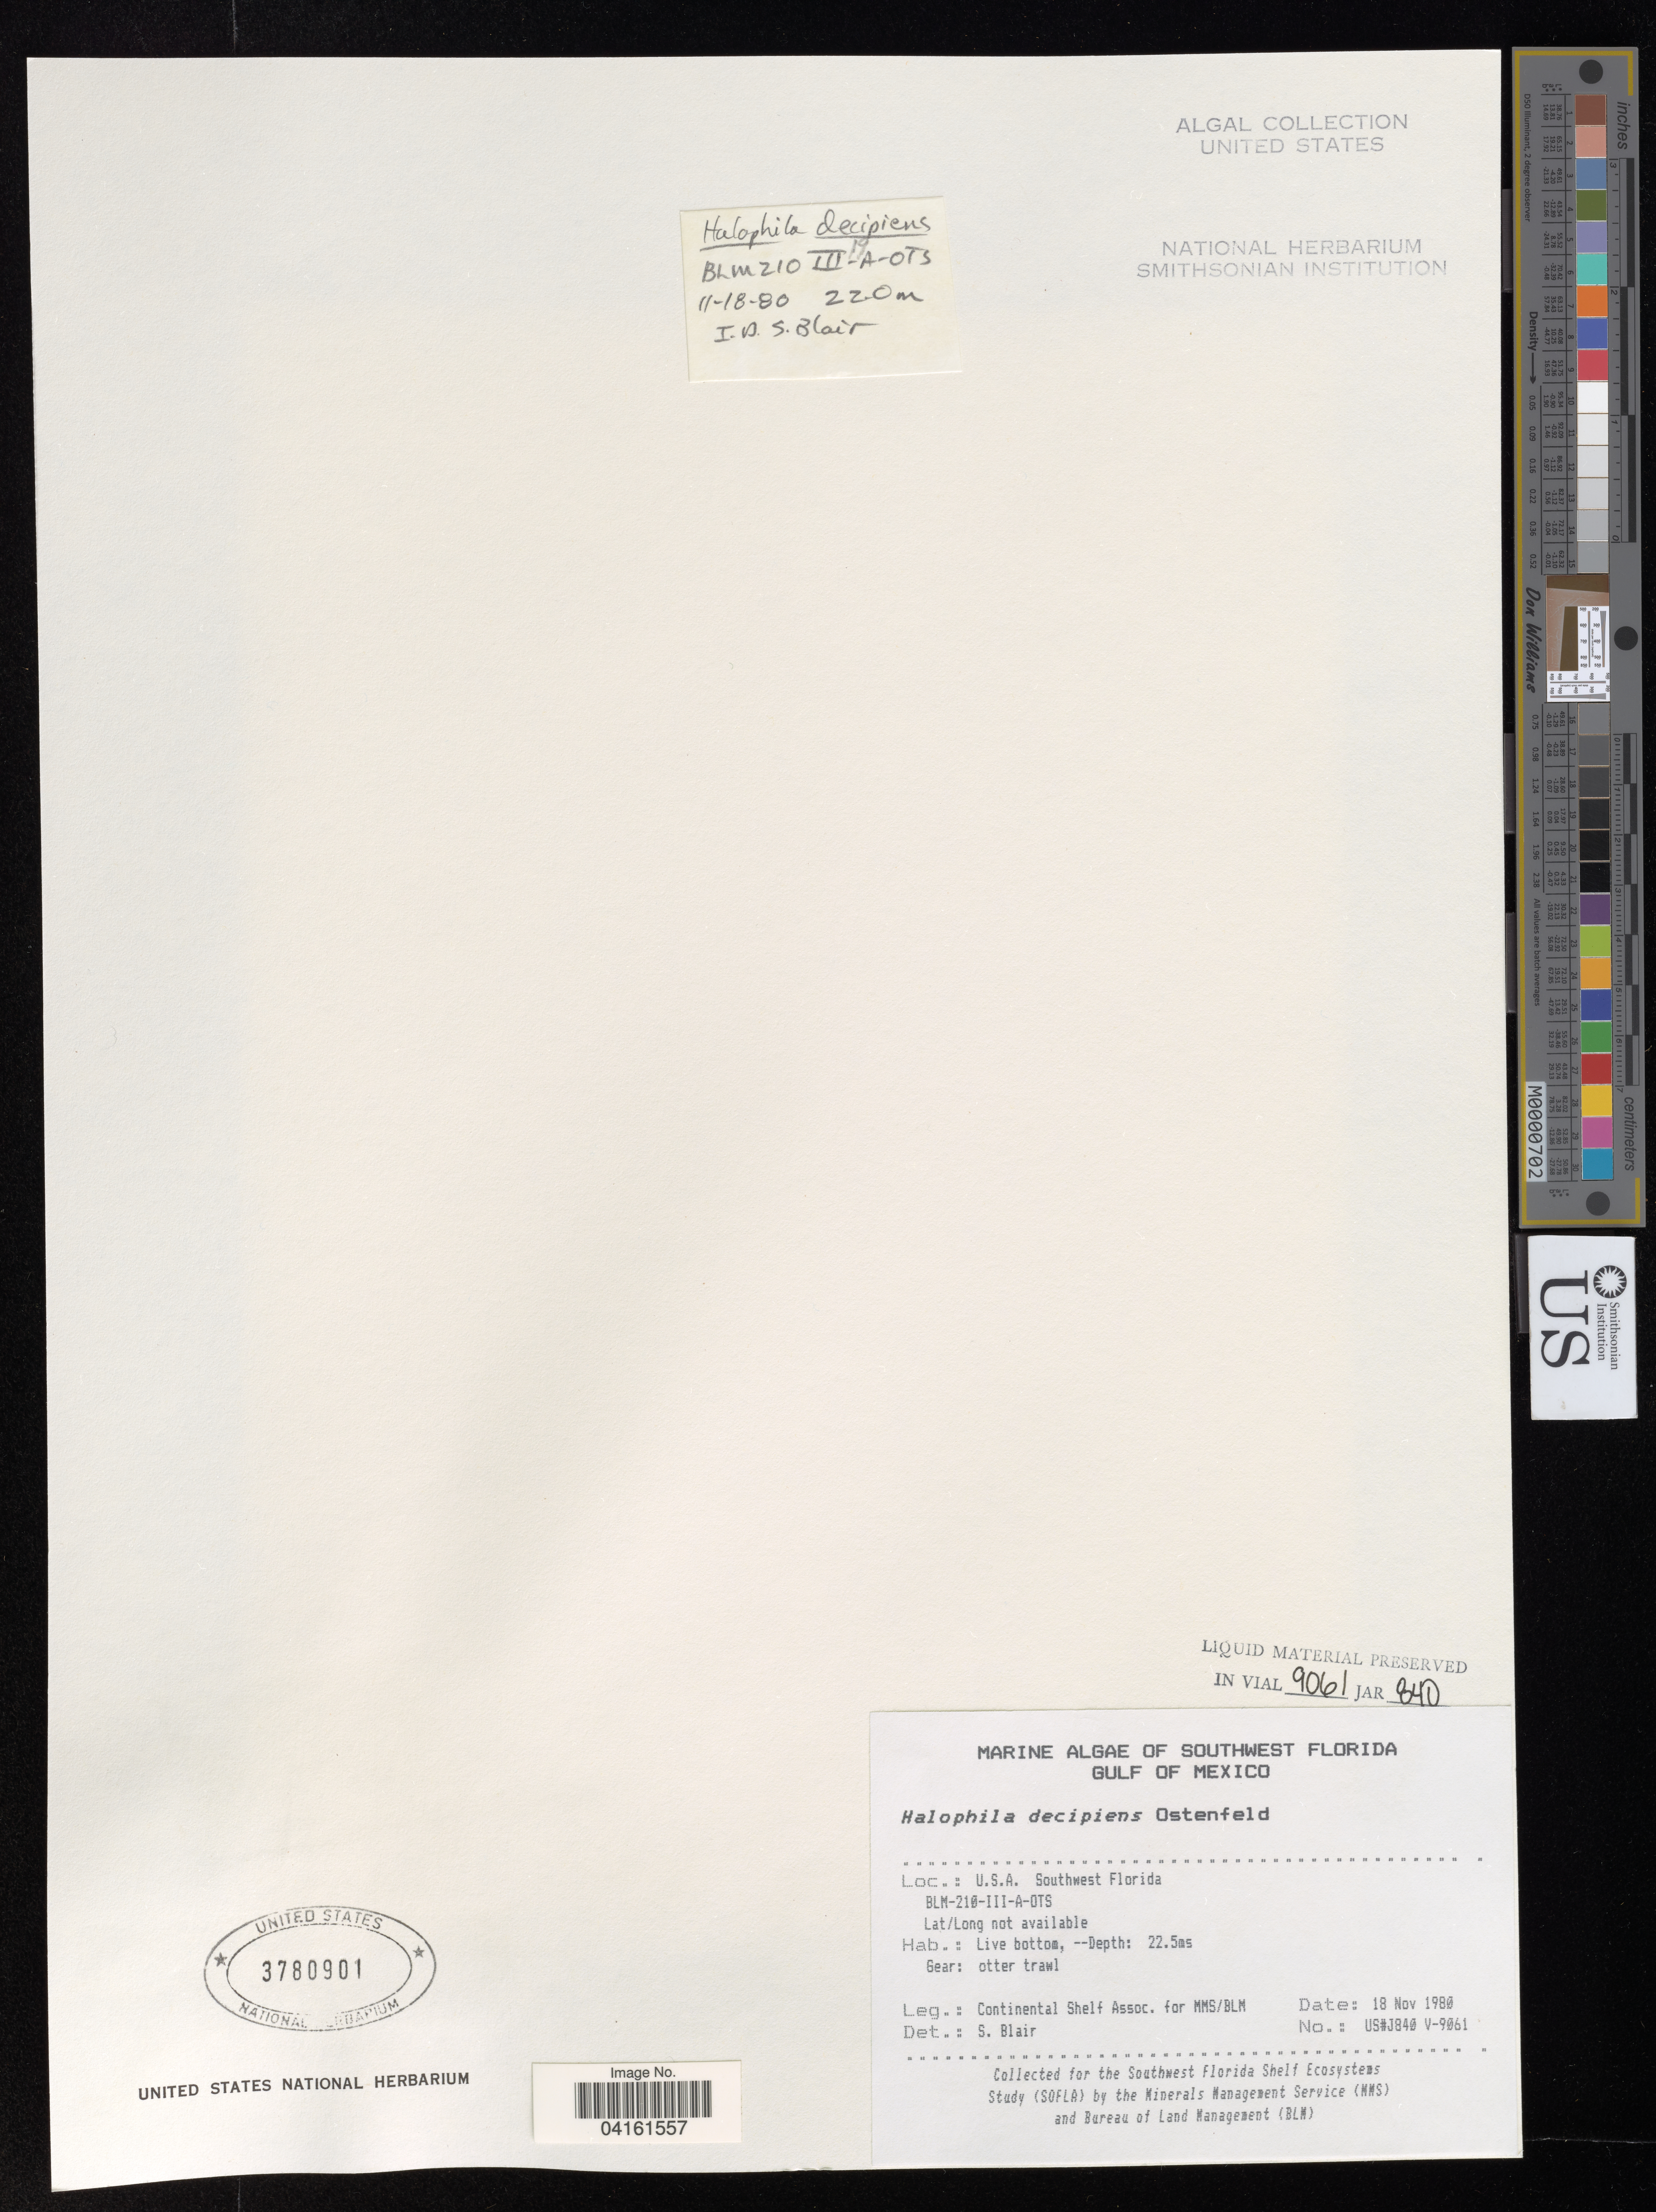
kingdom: Plantae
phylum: Tracheophyta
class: Liliopsida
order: Alismatales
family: Hydrocharitaceae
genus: Halophila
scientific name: Halophila decipiens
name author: Ostenf.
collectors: Continental Shelf Associates for the MMS/BLM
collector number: US#J840 V-9061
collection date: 1980-11-18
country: United States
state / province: Florida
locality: Southwest Florida. Gulf of Mexico. BLM-210-III-A-OTS.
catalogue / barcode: US 3780901